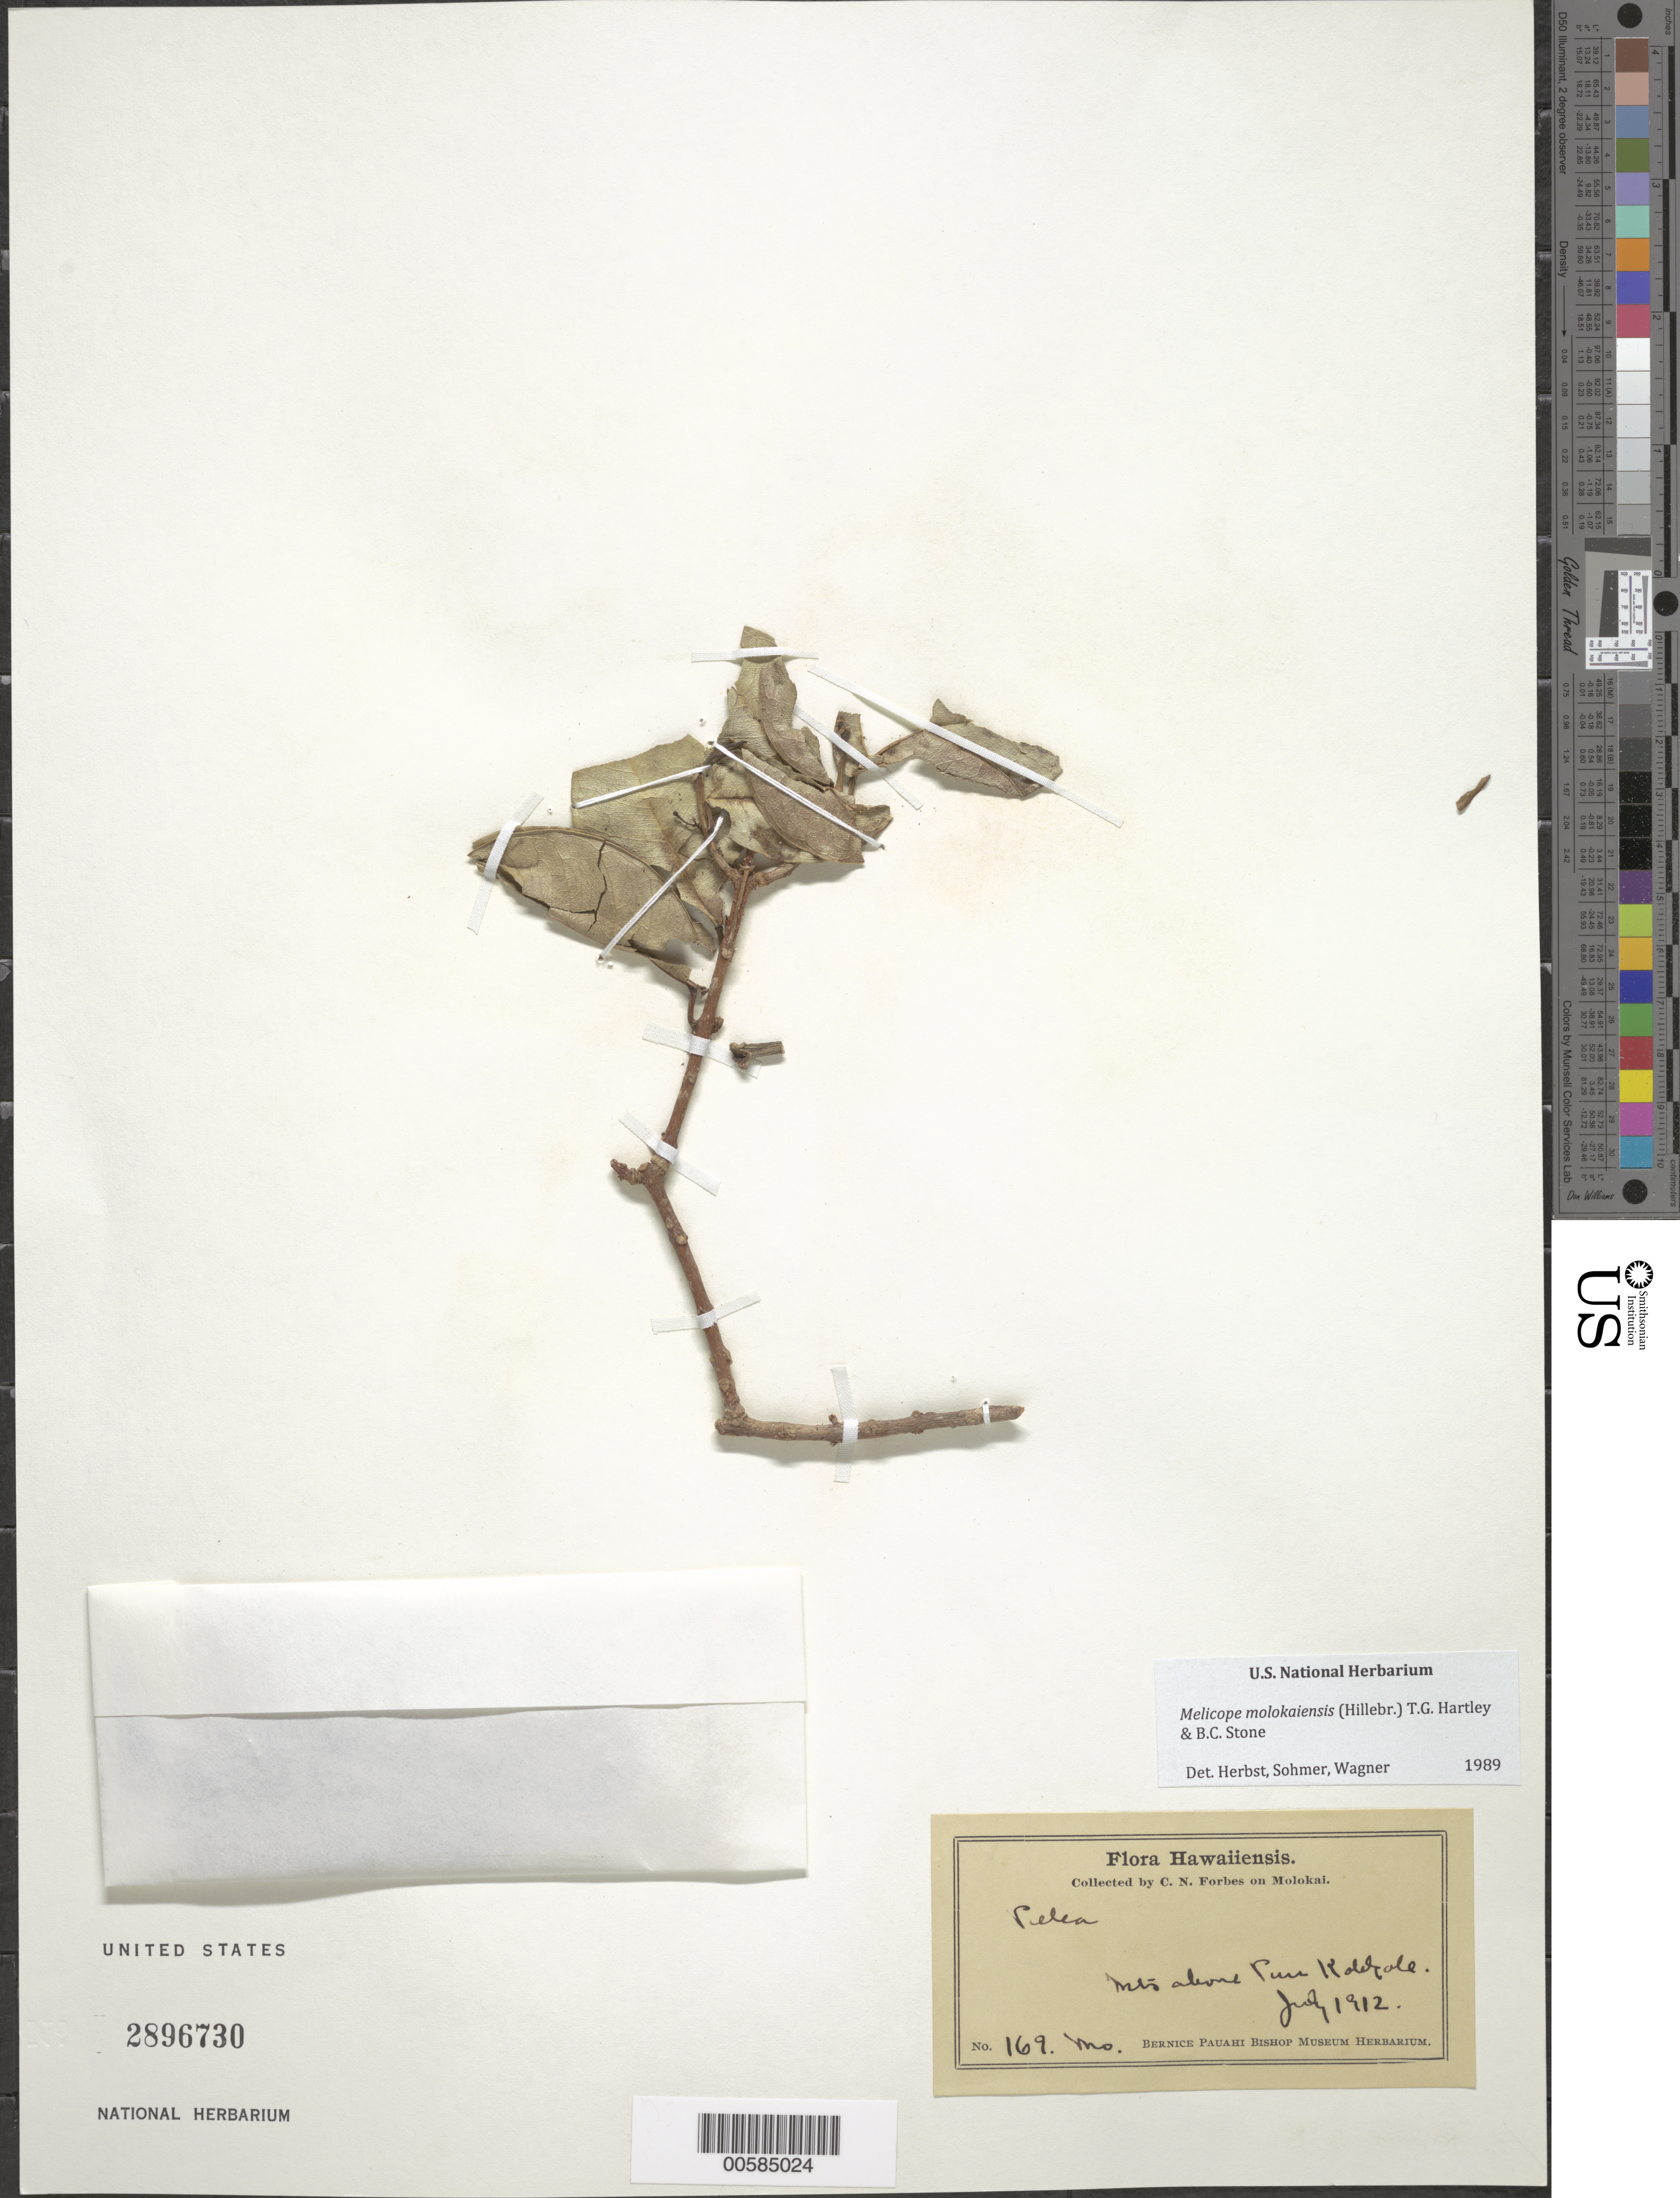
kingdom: Plantae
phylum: Tracheophyta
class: Magnoliopsida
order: Sapindales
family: Rutaceae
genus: Melicope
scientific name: Melicope molokaiensis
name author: (Hillebr.) T.G. Hartley & B.C. Stone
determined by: Herbst, D. R.; Sohmer, S. H.; Wagner, W. L.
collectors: C. N. Forbes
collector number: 169.Mo.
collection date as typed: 0 Jul 1912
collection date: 1912-07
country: United States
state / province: Hawaii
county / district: Maui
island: Moloka'i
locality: Mts above Puu Kolekole.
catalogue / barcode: US 2896730